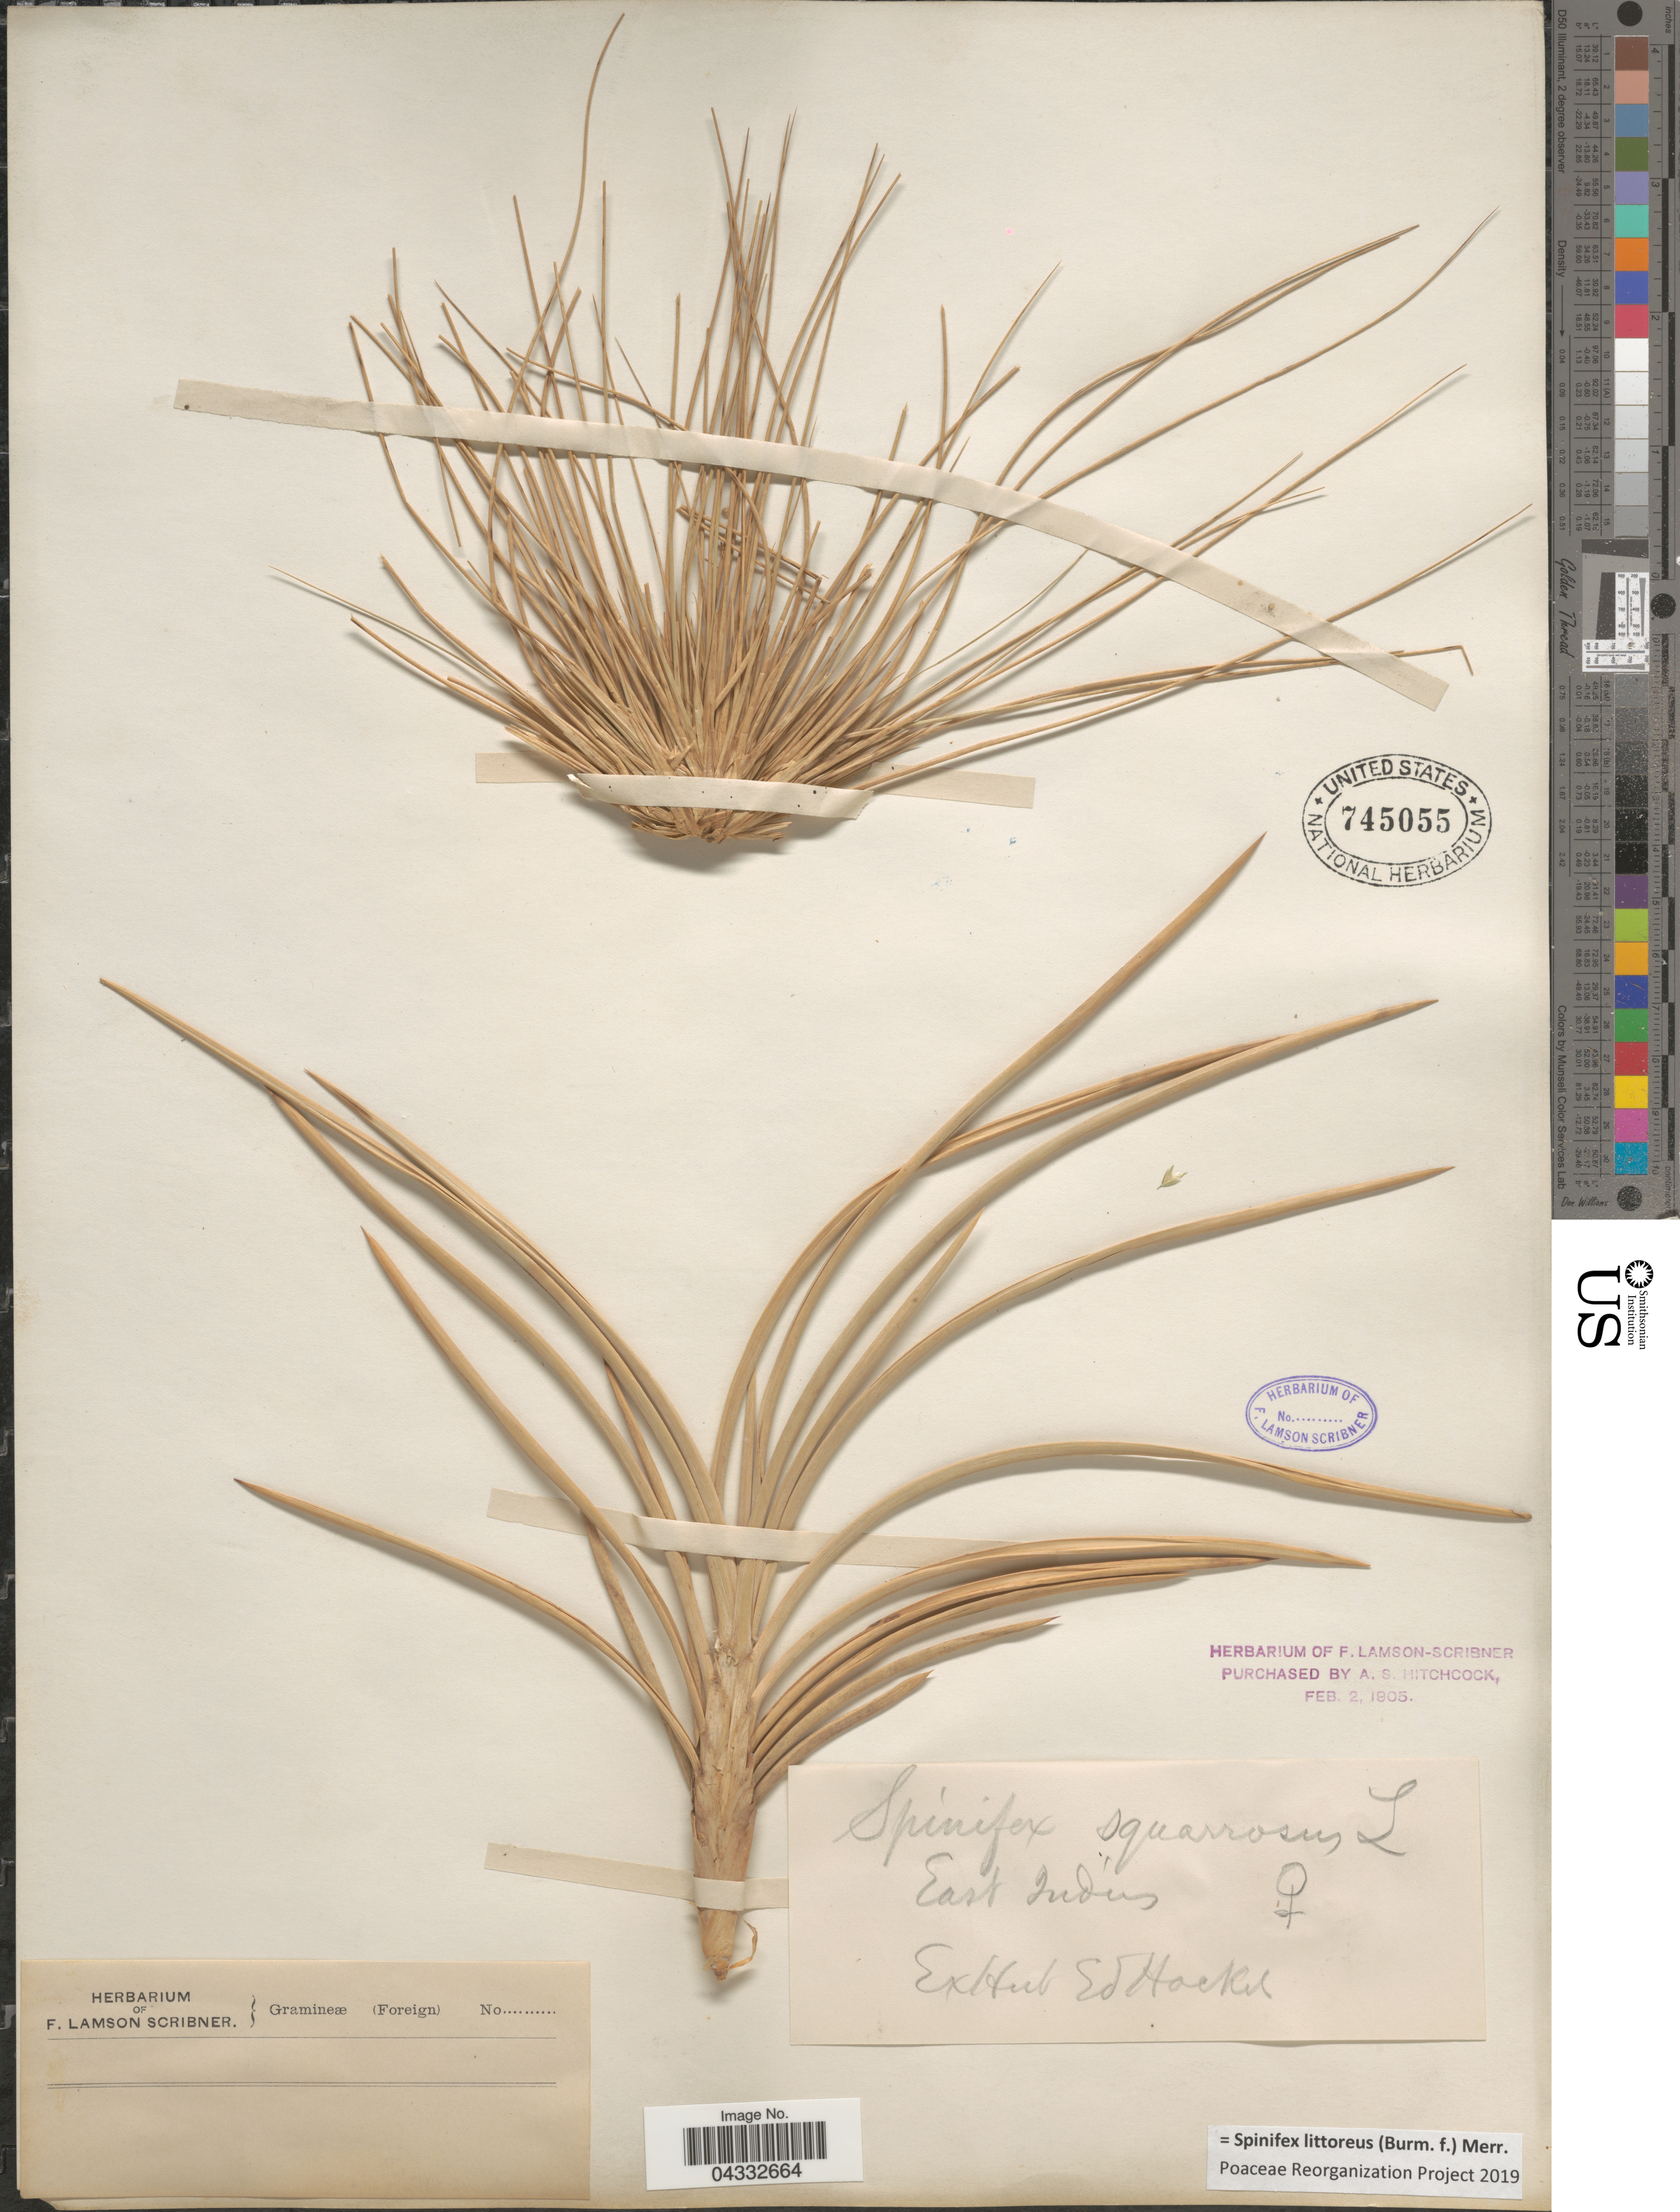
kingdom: Plantae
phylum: Tracheophyta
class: Liliopsida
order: Poales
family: Poaceae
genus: Spinifex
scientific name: Spinifex littoreus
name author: (Burm. f.) Merr.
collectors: ex herb. E. Hackel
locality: East Indies.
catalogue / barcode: US 745055